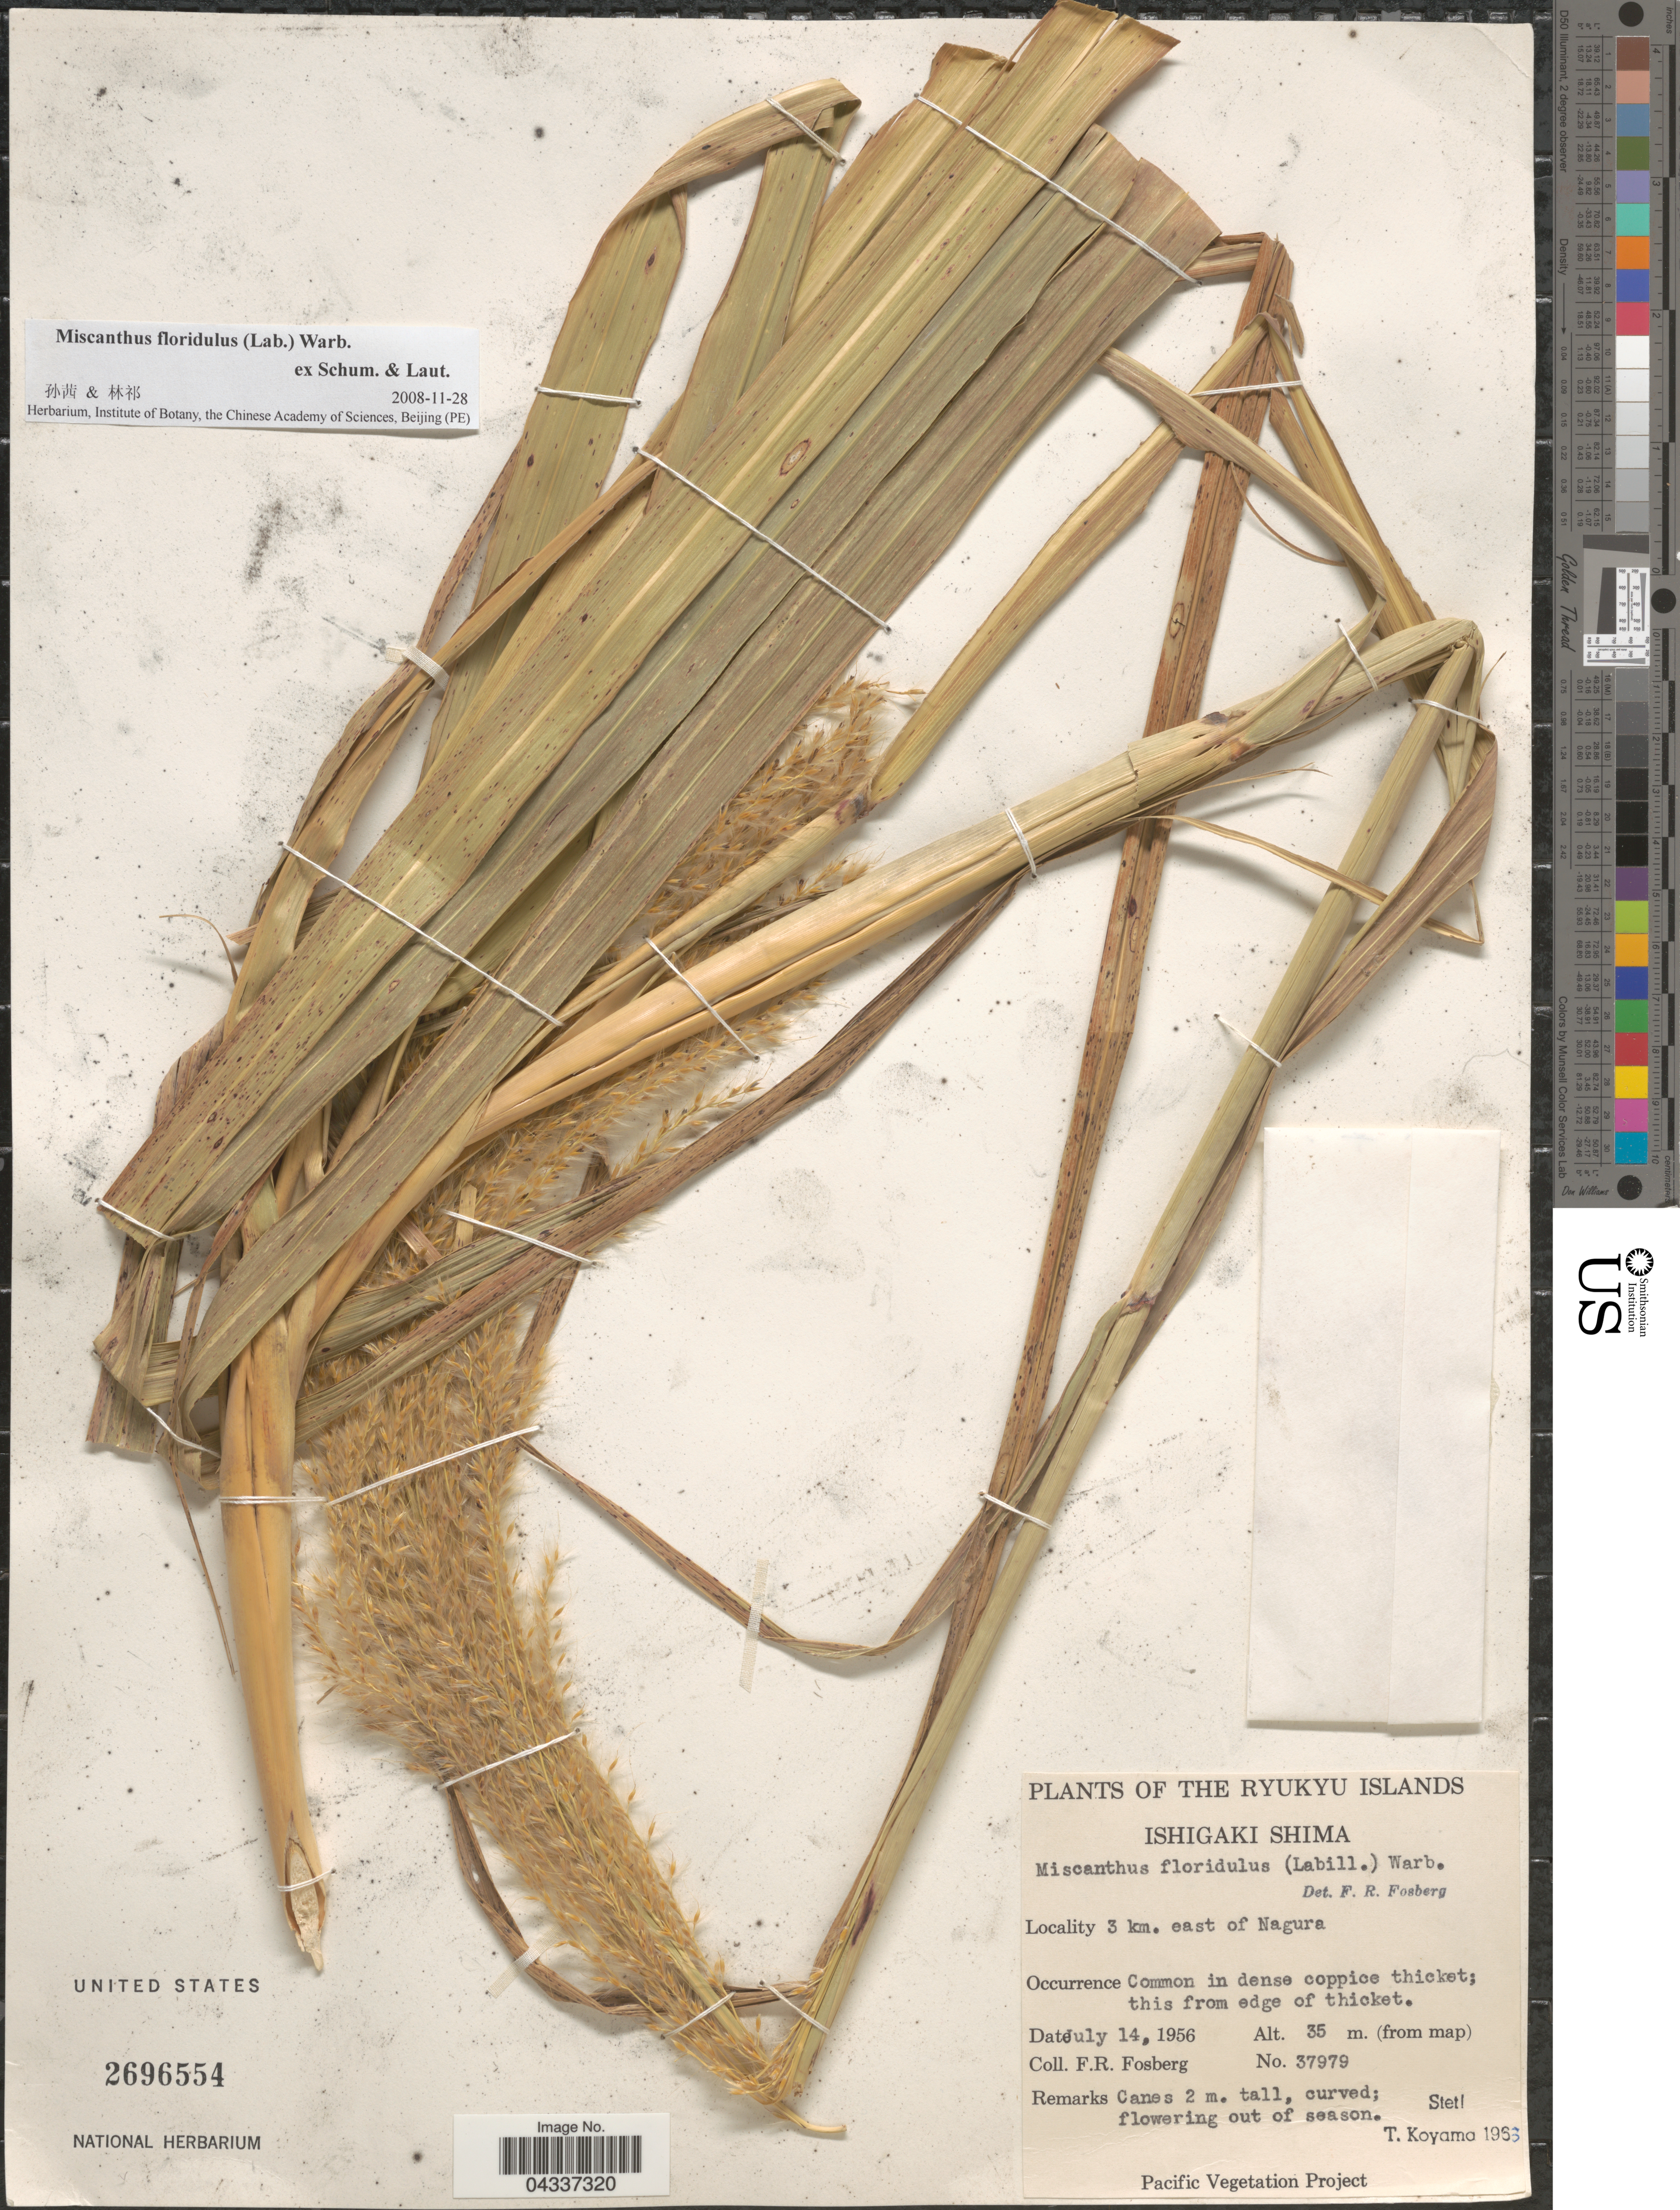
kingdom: Plantae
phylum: Tracheophyta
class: Liliopsida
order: Poales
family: Poaceae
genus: Miscanthus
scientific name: Miscanthus floridulus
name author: (Labill.) Warb.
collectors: F. R. Fosberg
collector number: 37979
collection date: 1956-07-14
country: Japan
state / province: Okinawa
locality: The Ryukyu Islands. Ishigaki Shima. 3 km. east of Nagura.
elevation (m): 35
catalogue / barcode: US 2696554